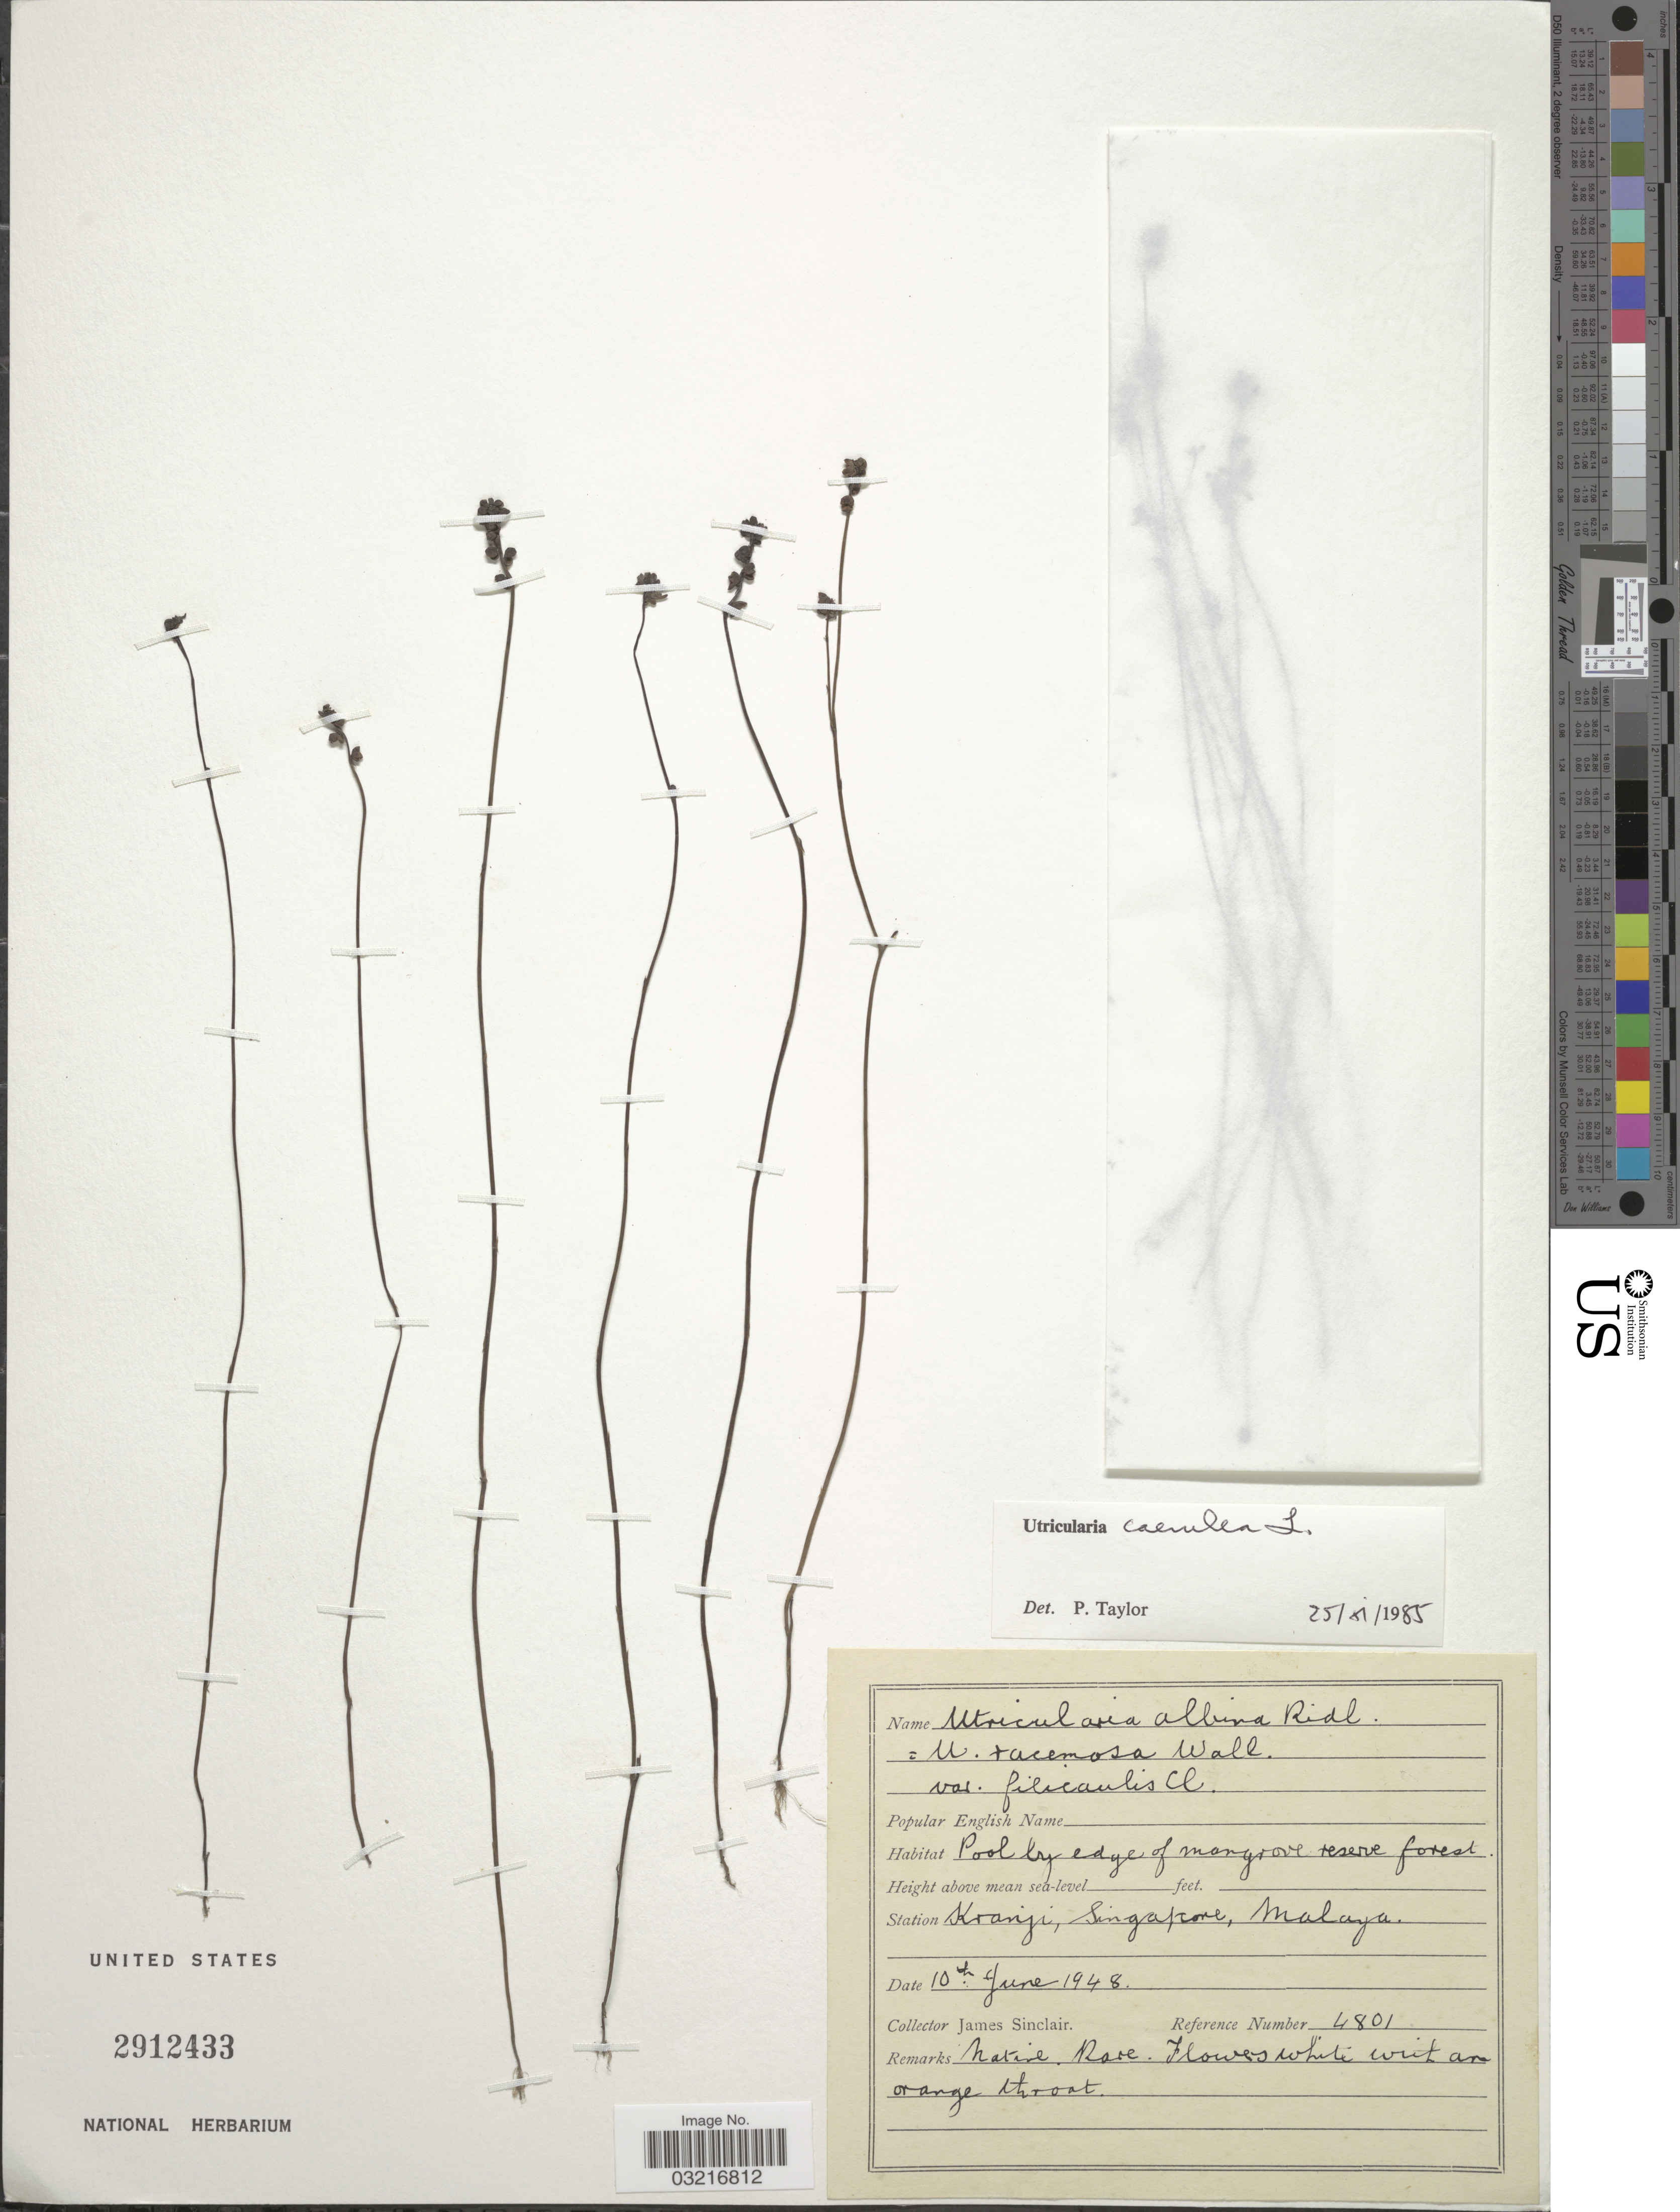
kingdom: Plantae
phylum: Tracheophyta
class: Magnoliopsida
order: Lamiales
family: Lentibulariaceae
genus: Utricularia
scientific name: Utricularia caerulea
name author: L.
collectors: J. Sinclair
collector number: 4801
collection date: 1948-06-10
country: Singapore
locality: Station Kranji, Malaya.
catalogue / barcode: US 2912433